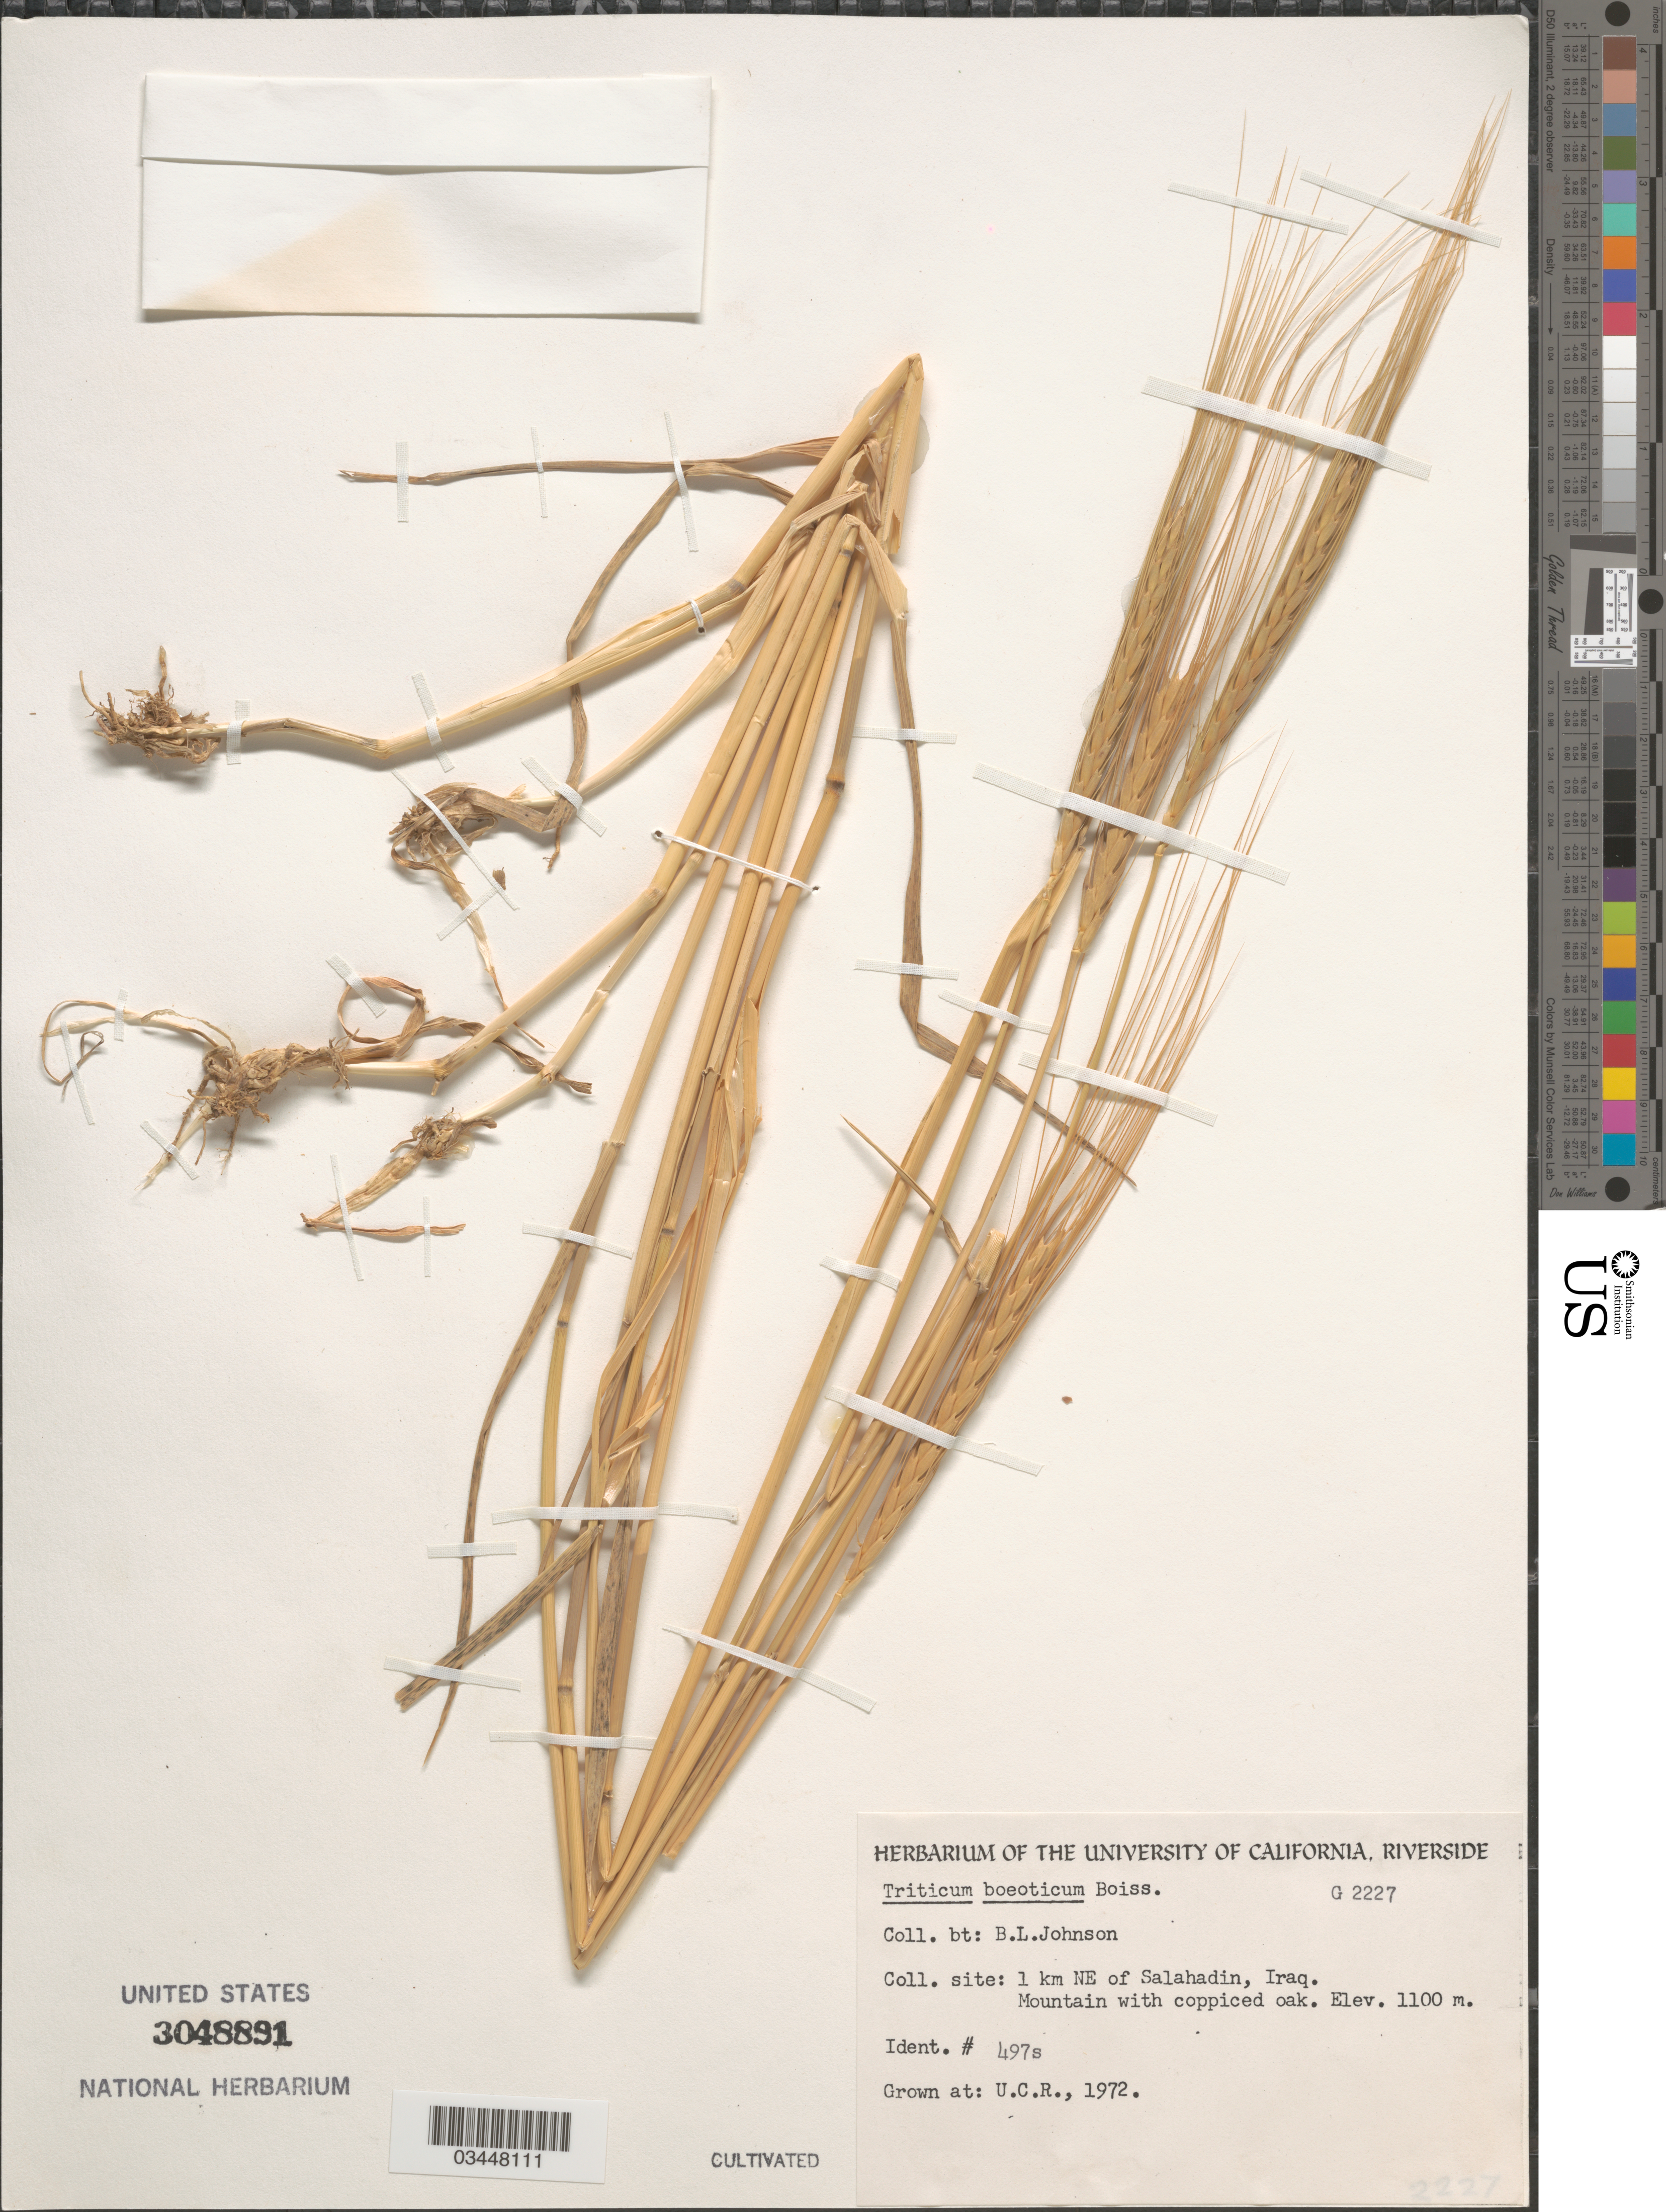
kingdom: Plantae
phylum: Tracheophyta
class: Liliopsida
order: Poales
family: Poaceae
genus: Triticum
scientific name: Triticum boeoticum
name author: Boiss.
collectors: ex herb. Univ. of California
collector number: G2227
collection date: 1972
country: United States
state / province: California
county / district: Riverside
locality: U.C.R.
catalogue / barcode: US 3048891